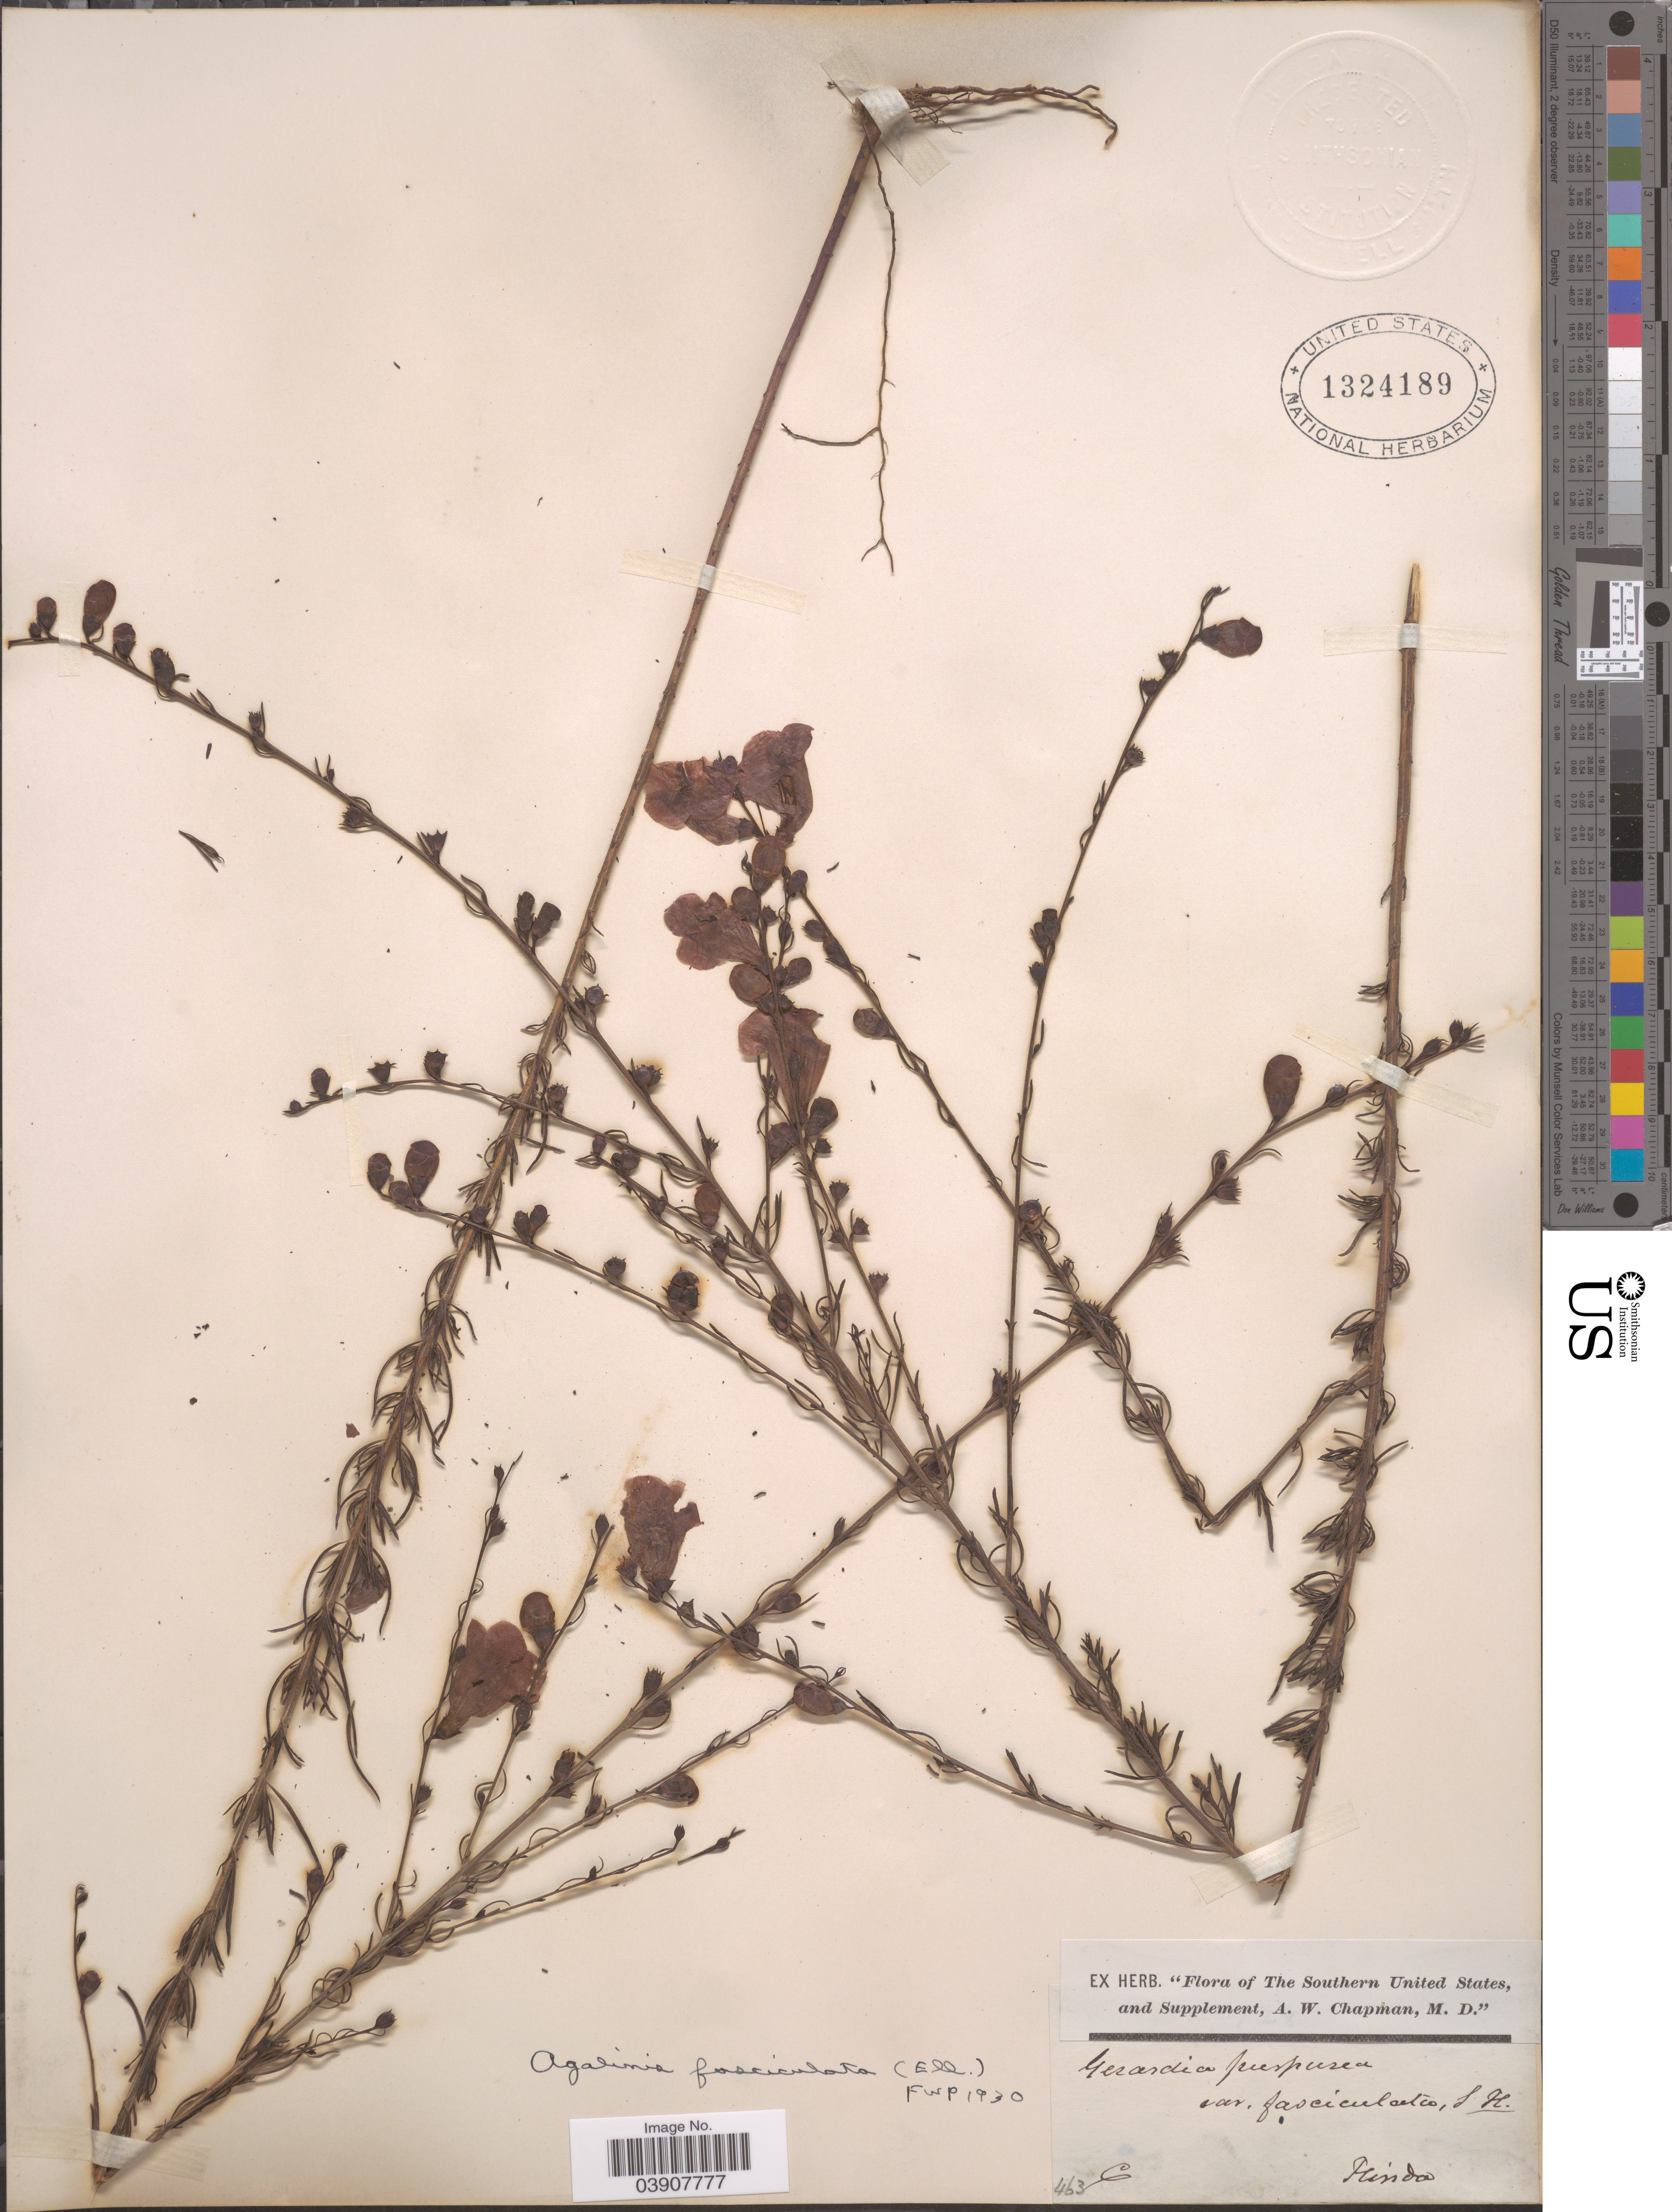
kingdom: Plantae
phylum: Tracheophyta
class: Magnoliopsida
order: Lamiales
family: Orobanchaceae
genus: Agalinis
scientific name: Agalinis fasciculata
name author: (Elliott) Raf.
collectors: A. W. Chapman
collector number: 463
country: United States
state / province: Florida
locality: The Southern United States.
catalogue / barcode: US 1324189